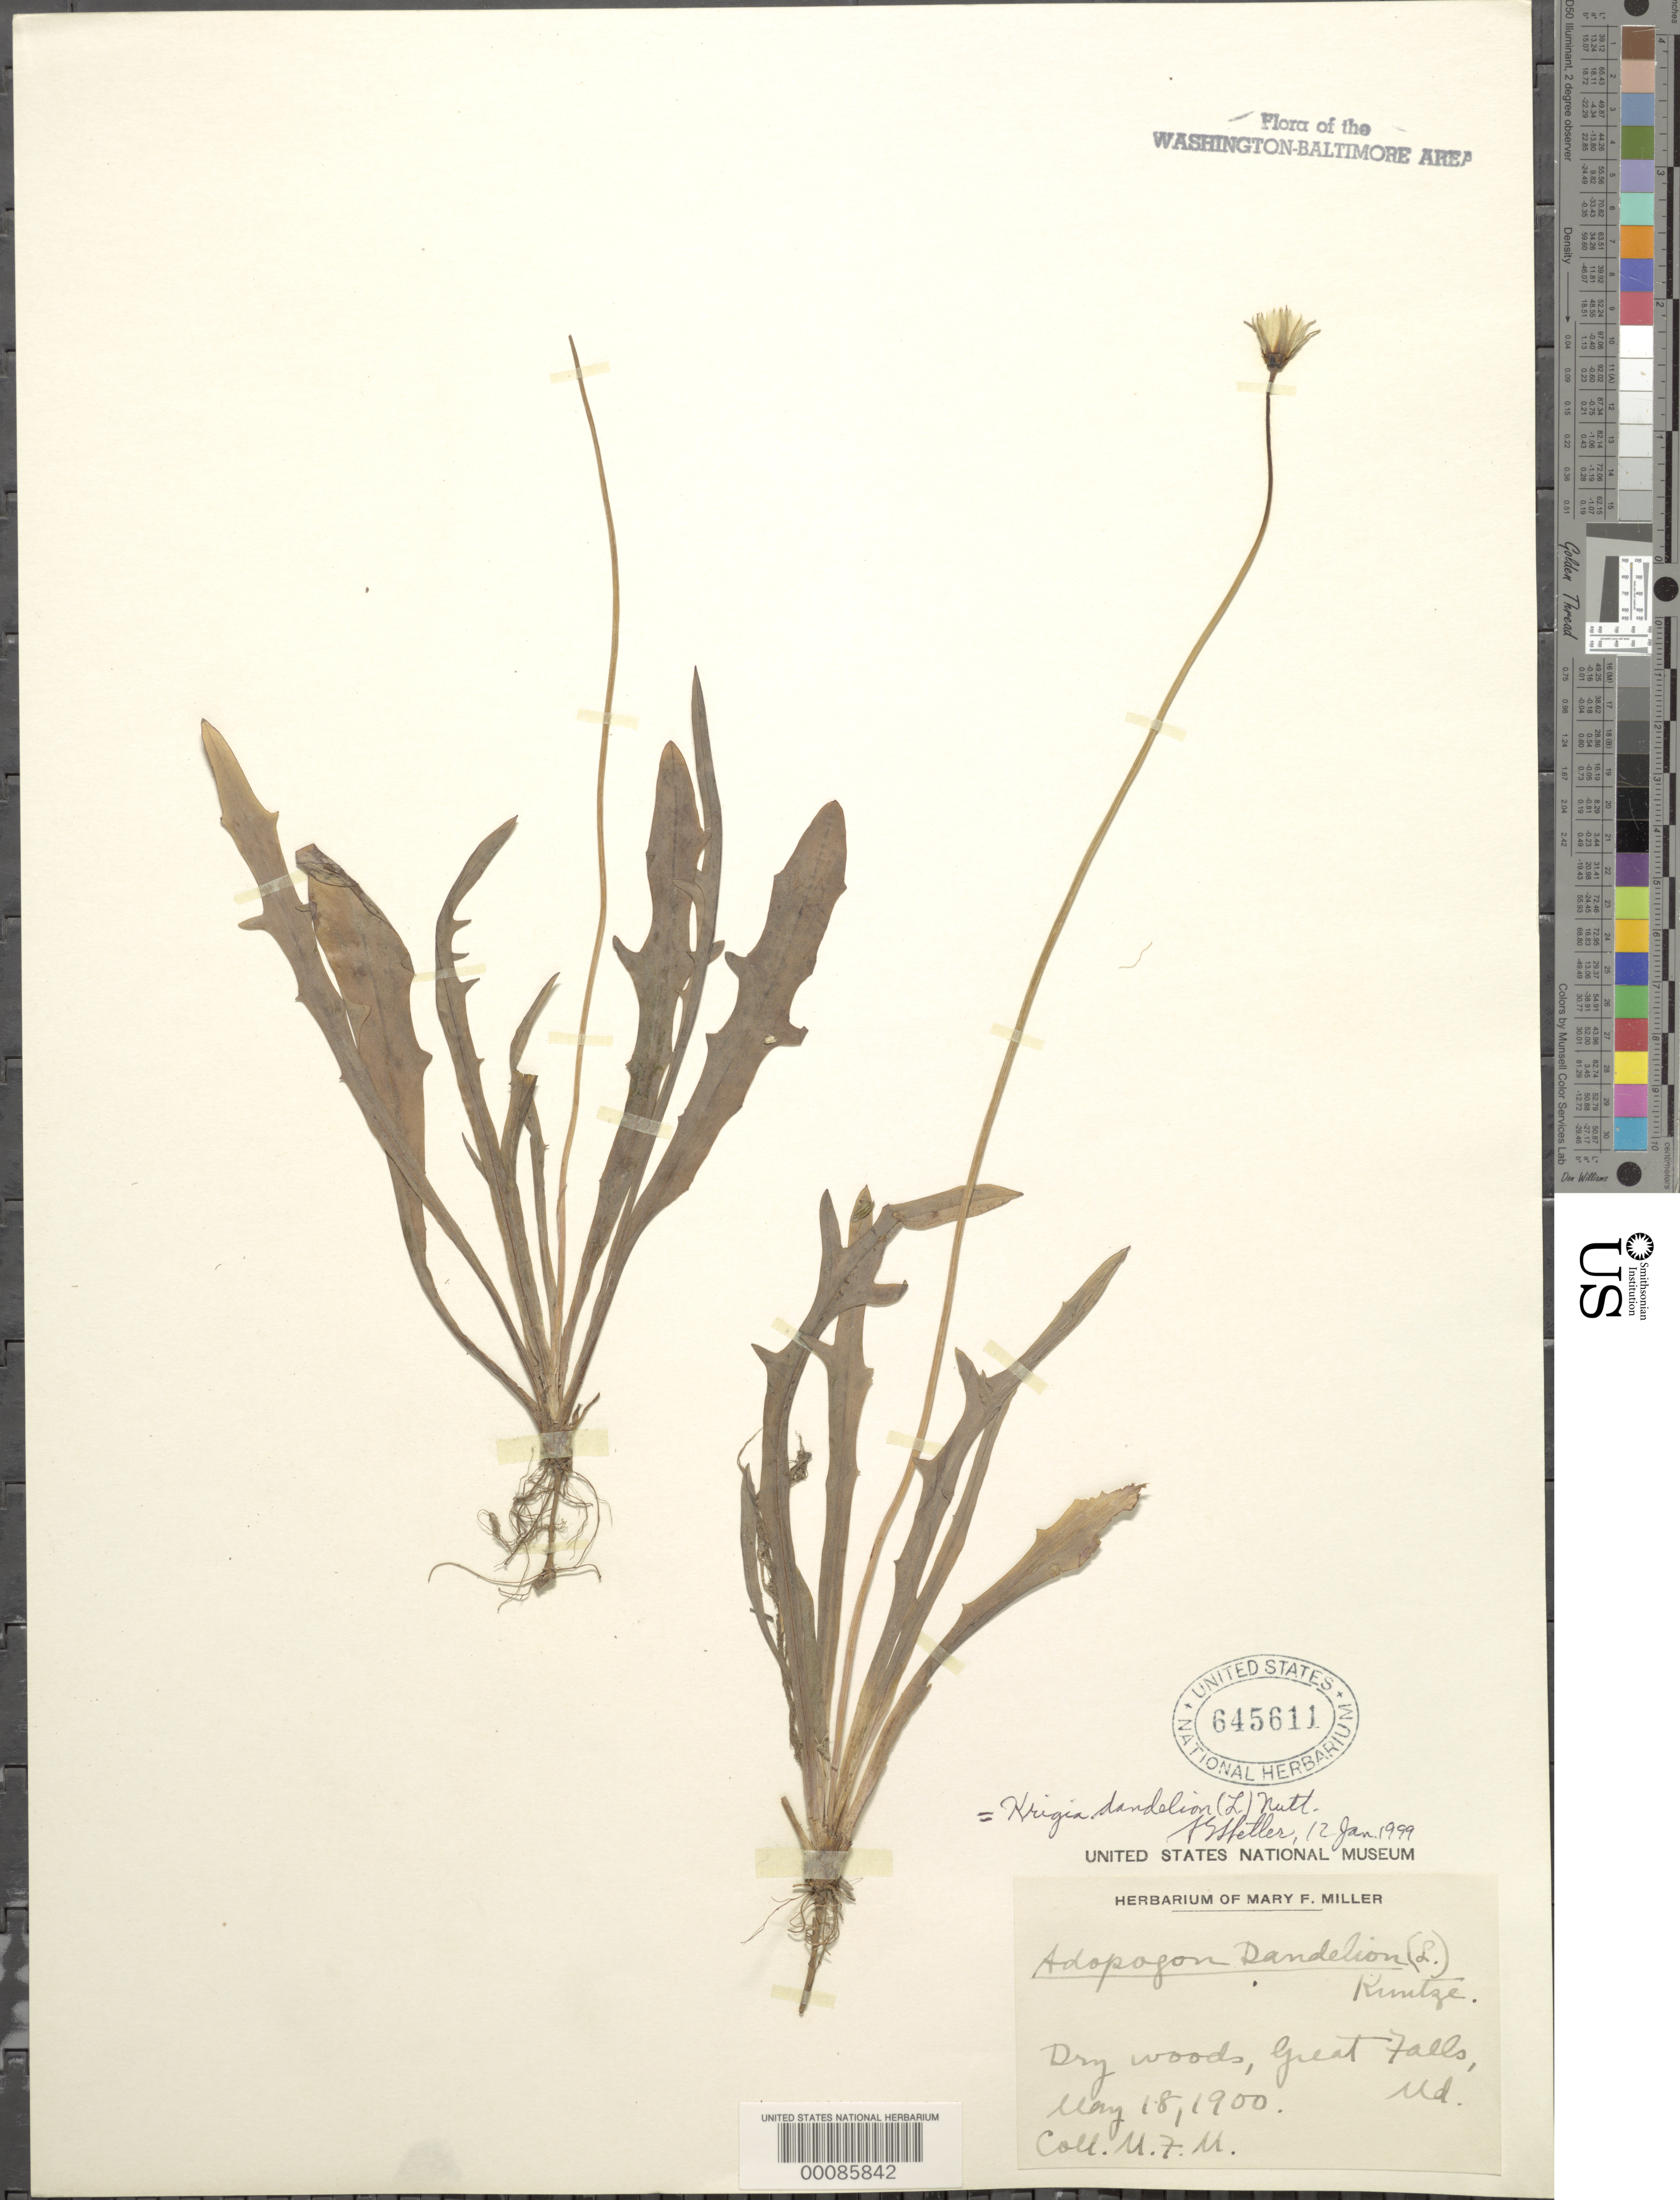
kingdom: Plantae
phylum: Tracheophyta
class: Magnoliopsida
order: Asterales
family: Asteraceae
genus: Krigia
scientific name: Krigia dandelion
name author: (L.) Nutt.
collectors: M. F. Miller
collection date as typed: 18 May 1900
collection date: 1900-05-18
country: United States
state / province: Maryland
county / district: Montgomery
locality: Great Falls C. & O. Canal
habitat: Dry woods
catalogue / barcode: US 645611